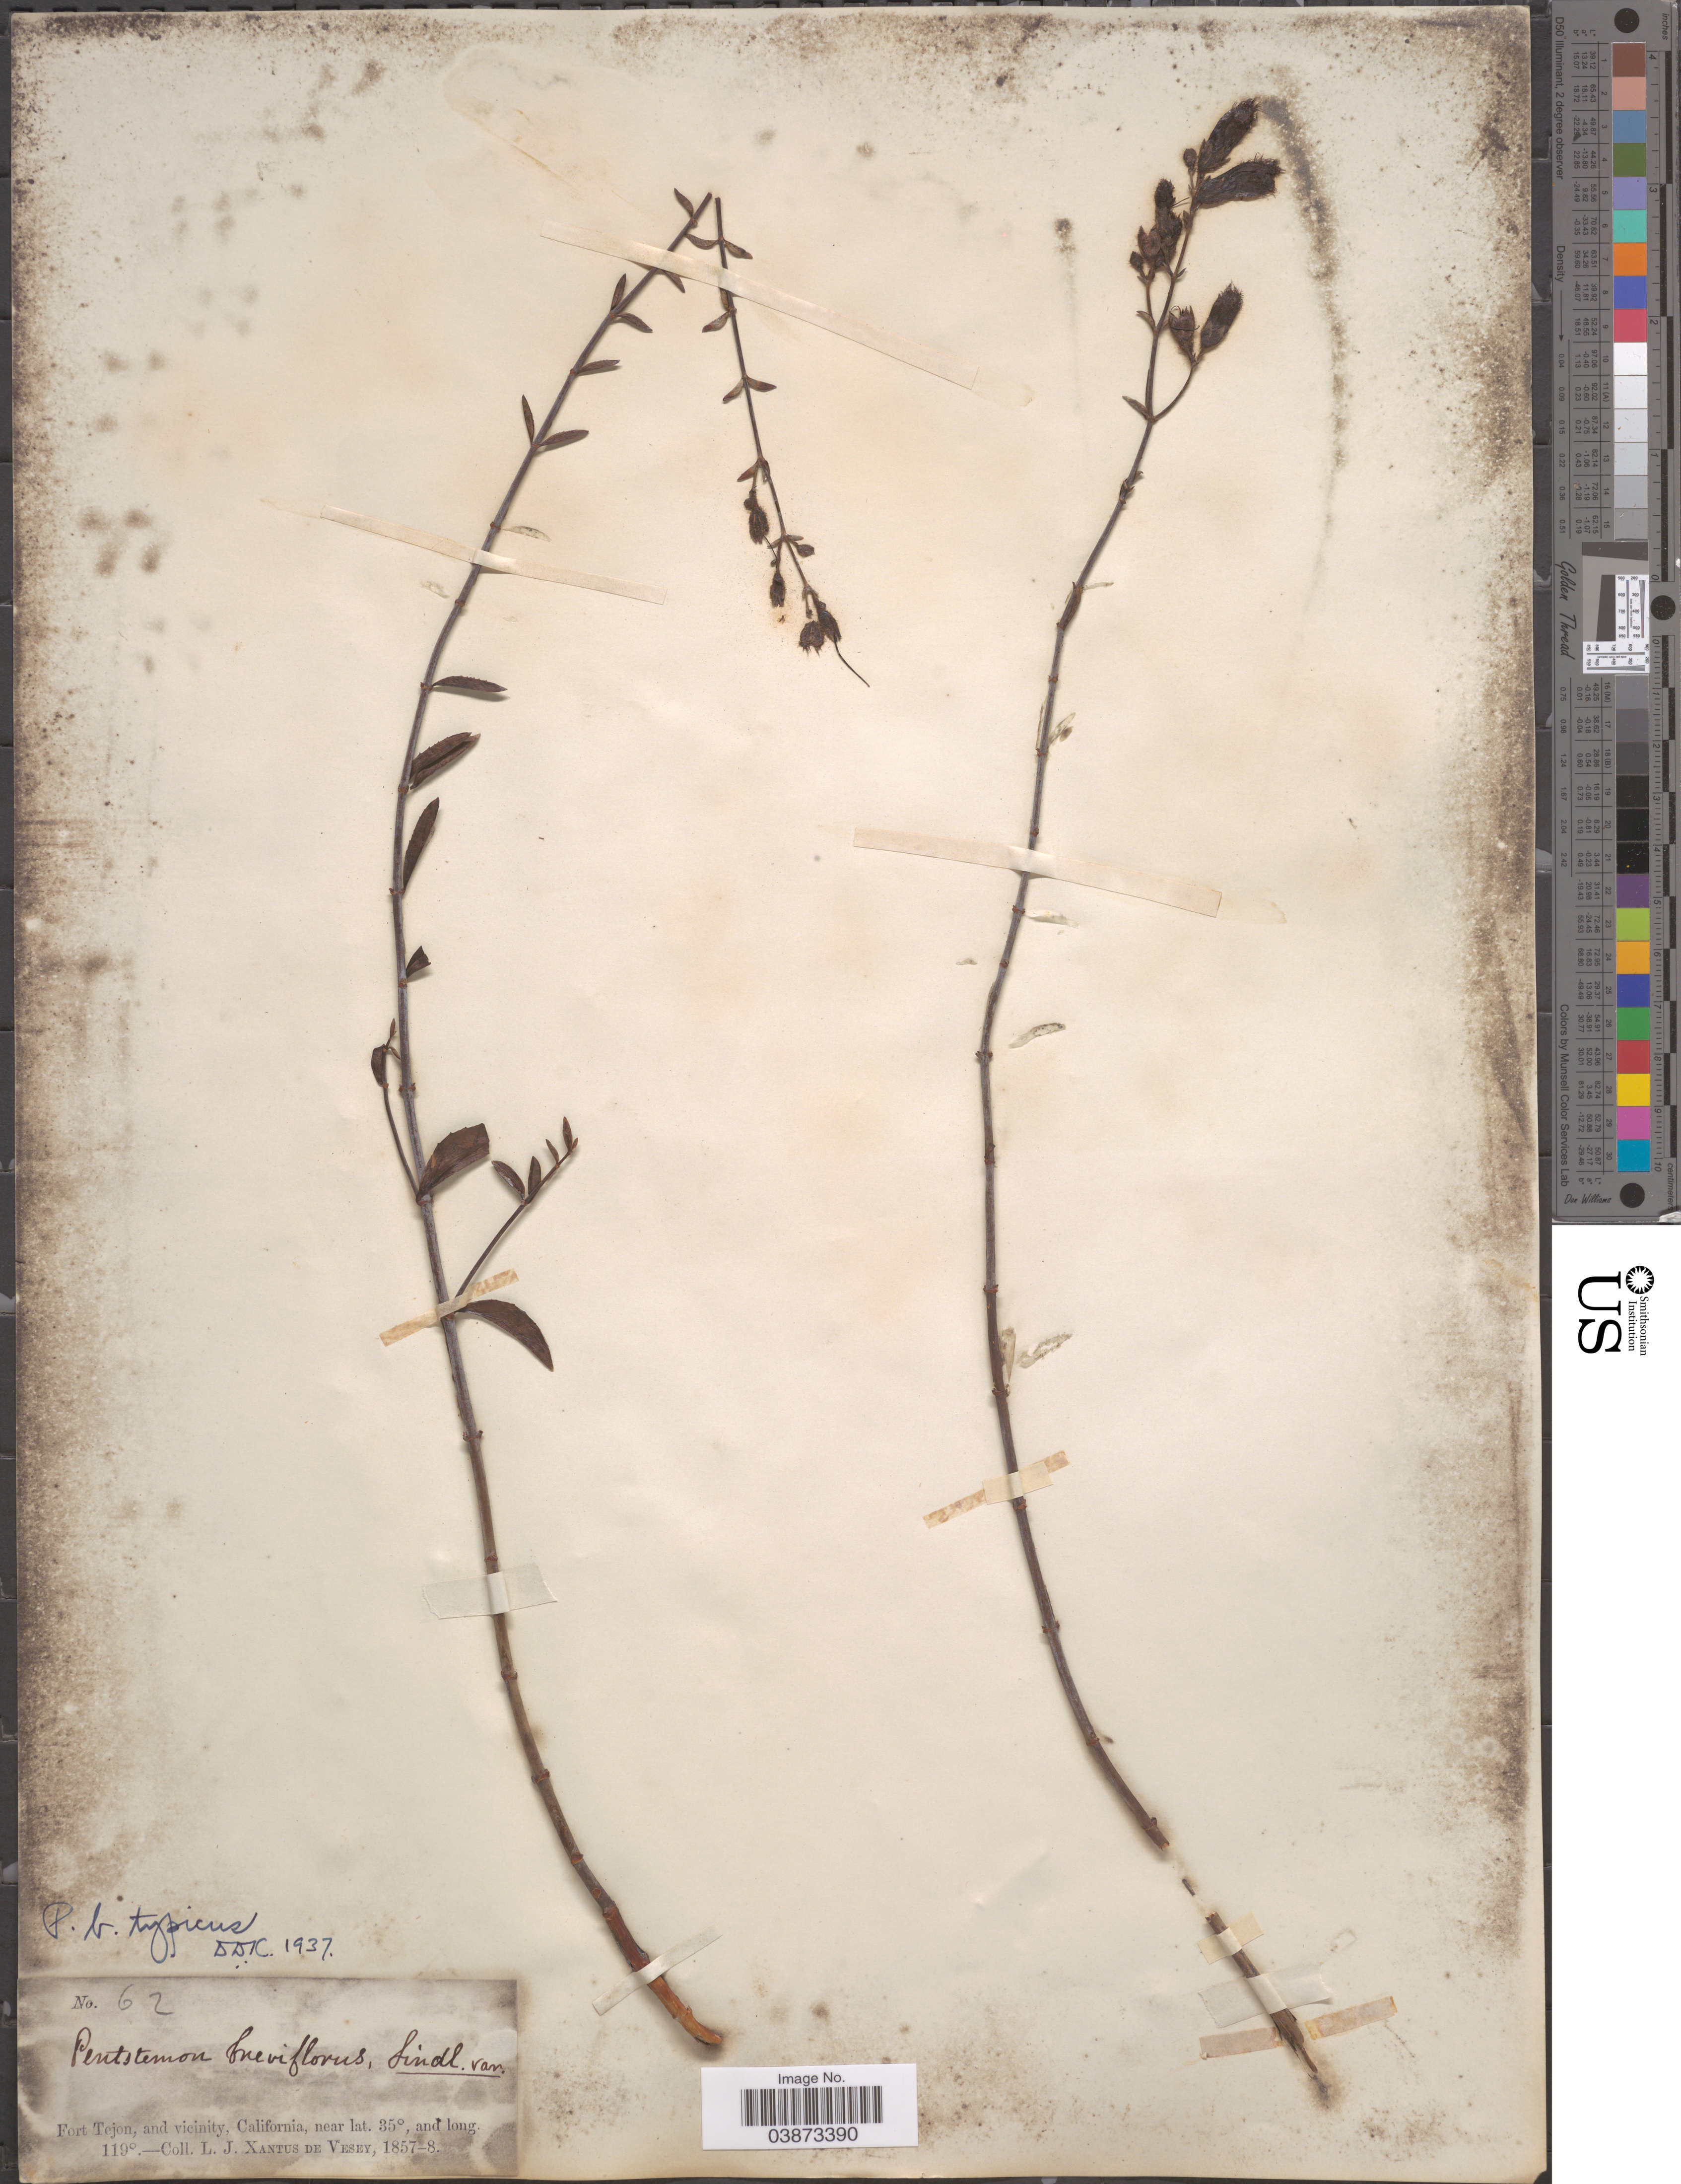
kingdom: Plantae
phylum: Tracheophyta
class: Magnoliopsida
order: Lamiales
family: Plantaginaceae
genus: Penstemon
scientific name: Penstemon breviflorus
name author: Lindl.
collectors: L. Xantus de Vesey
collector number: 62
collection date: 1857/1858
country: United States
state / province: California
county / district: Kern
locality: Fort Tejon, and vicinity.